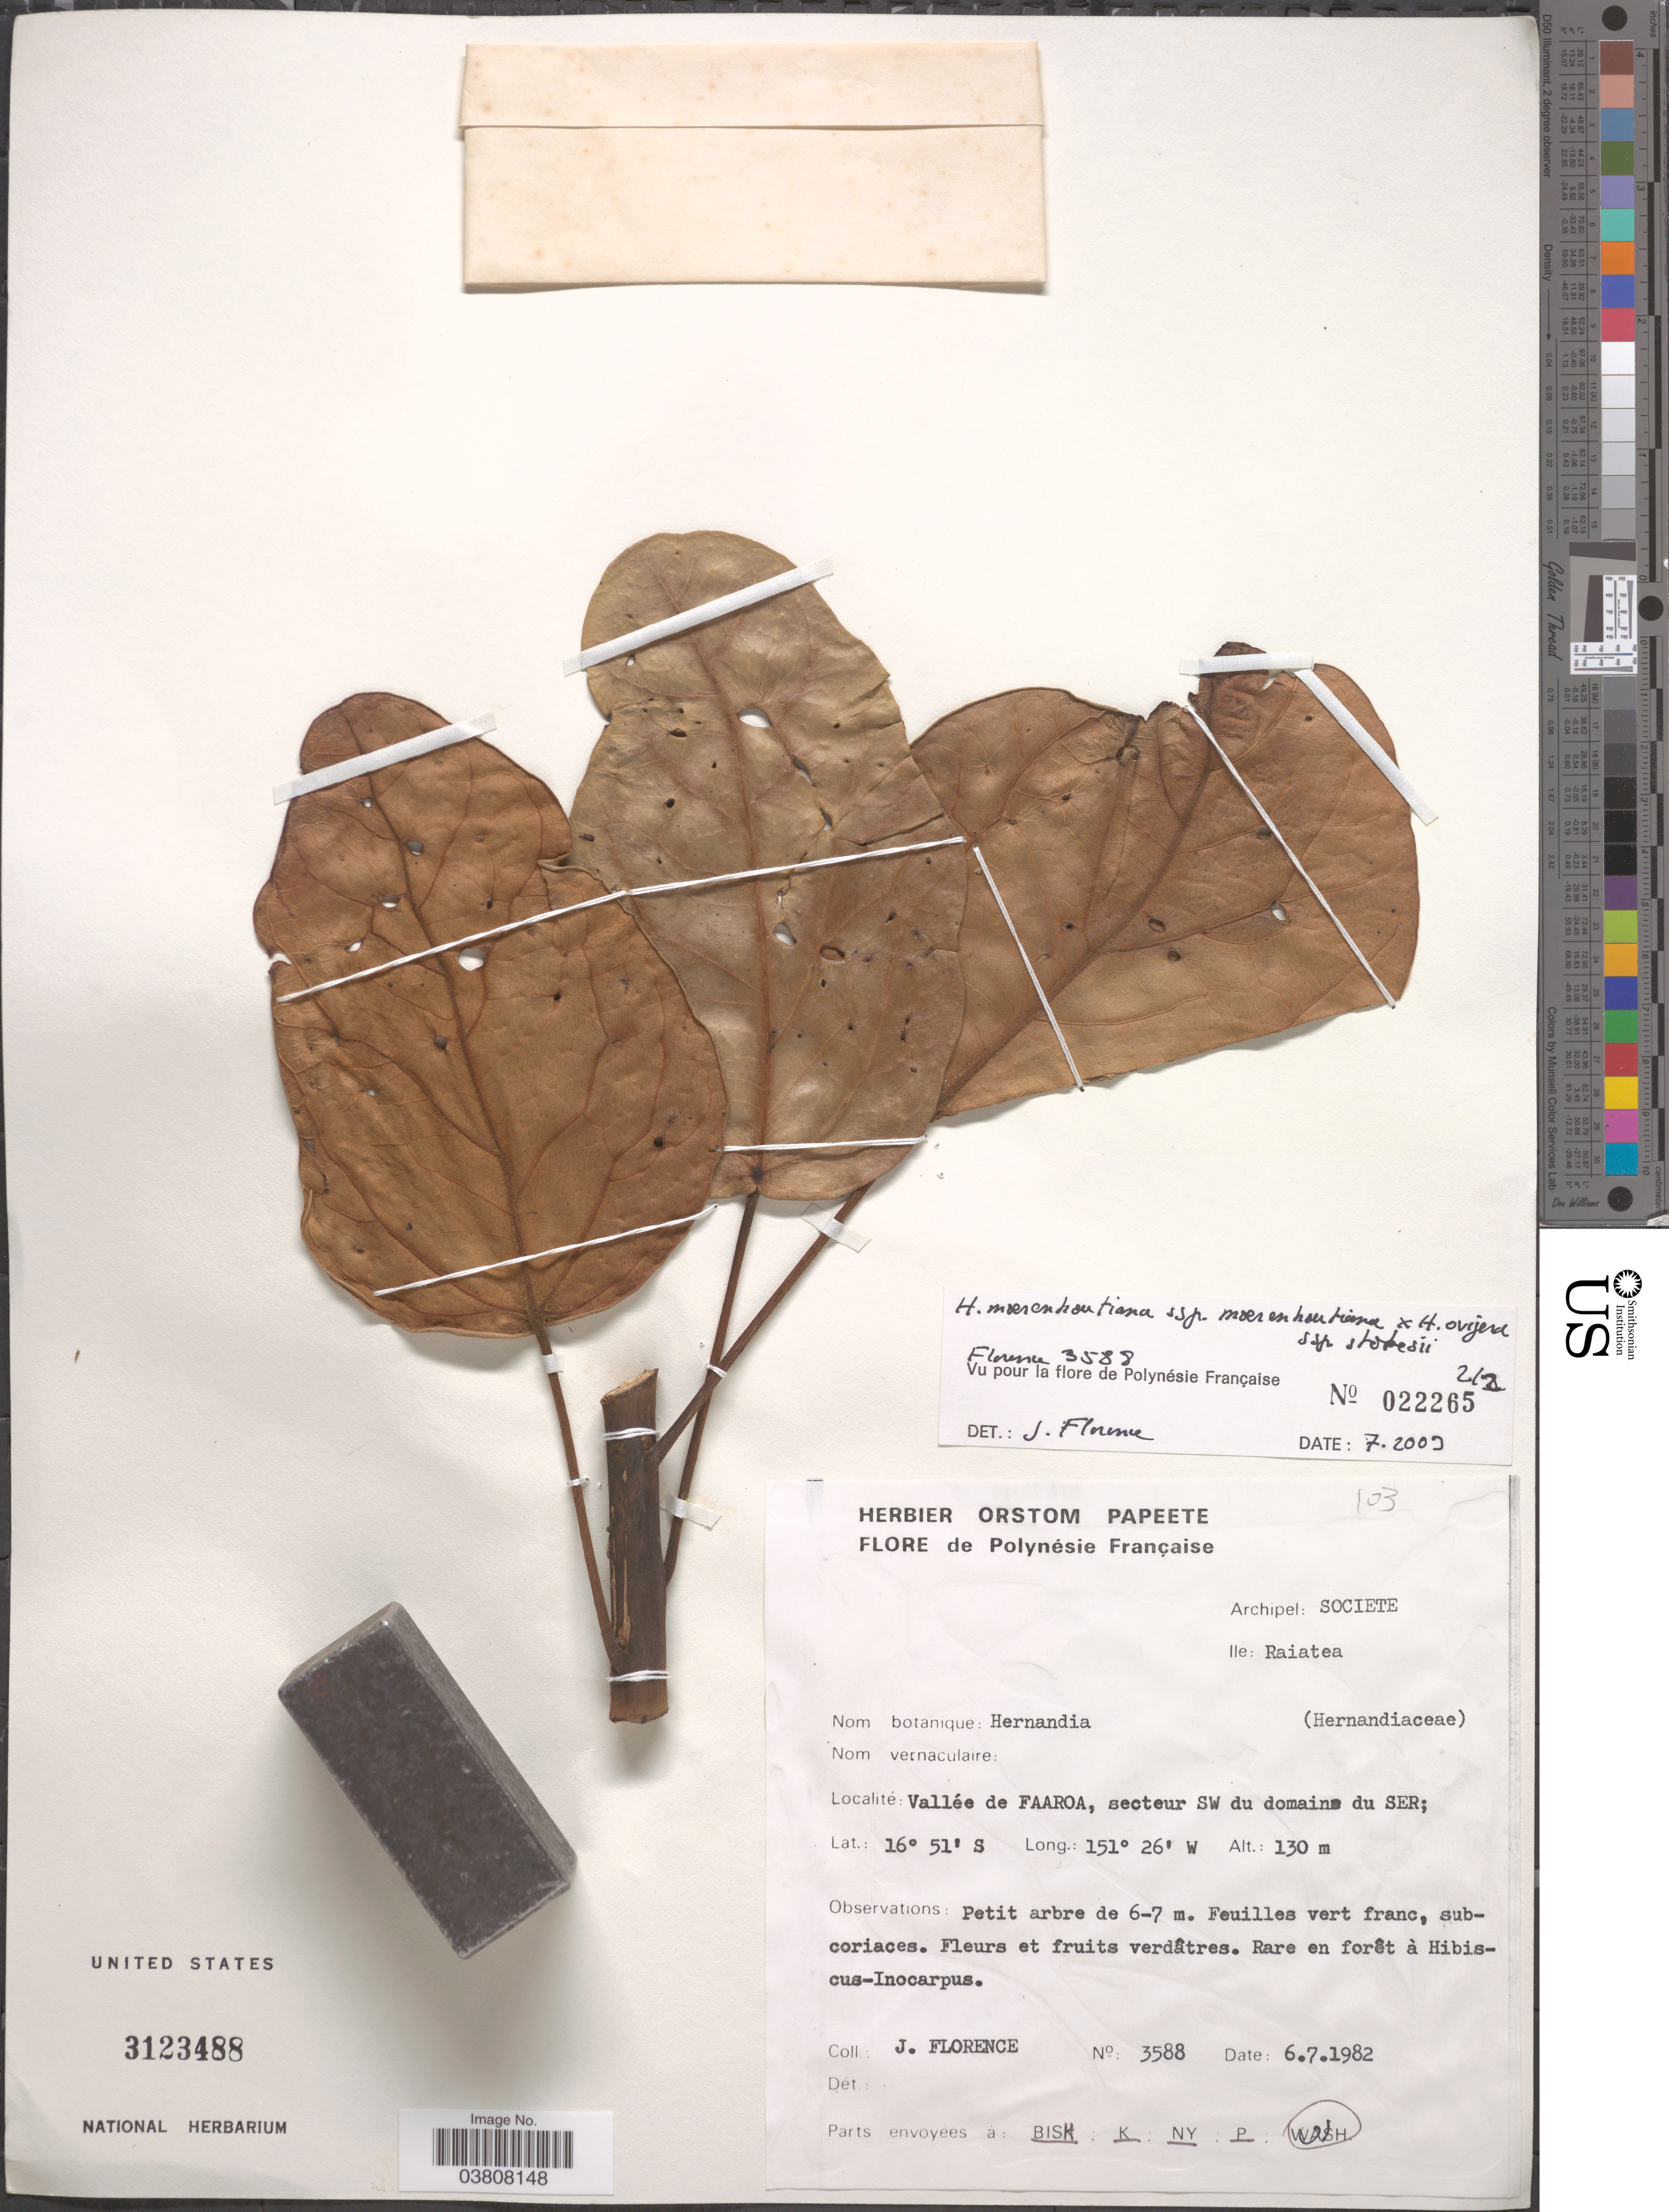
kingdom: Plantae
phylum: Tracheophyta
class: Magnoliopsida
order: Laurales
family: Hernandiaceae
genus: Hernandia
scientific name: Hernandia moerenhoutiana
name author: Guill.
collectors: J. Florence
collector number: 3588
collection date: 1982-07-06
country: French Polynesia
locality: Polynésie Française. Archipel: Societe. Ile: Raiatea. Vallée de Faaroa, secteur SW du domain du SER.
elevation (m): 130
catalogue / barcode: US 3123488